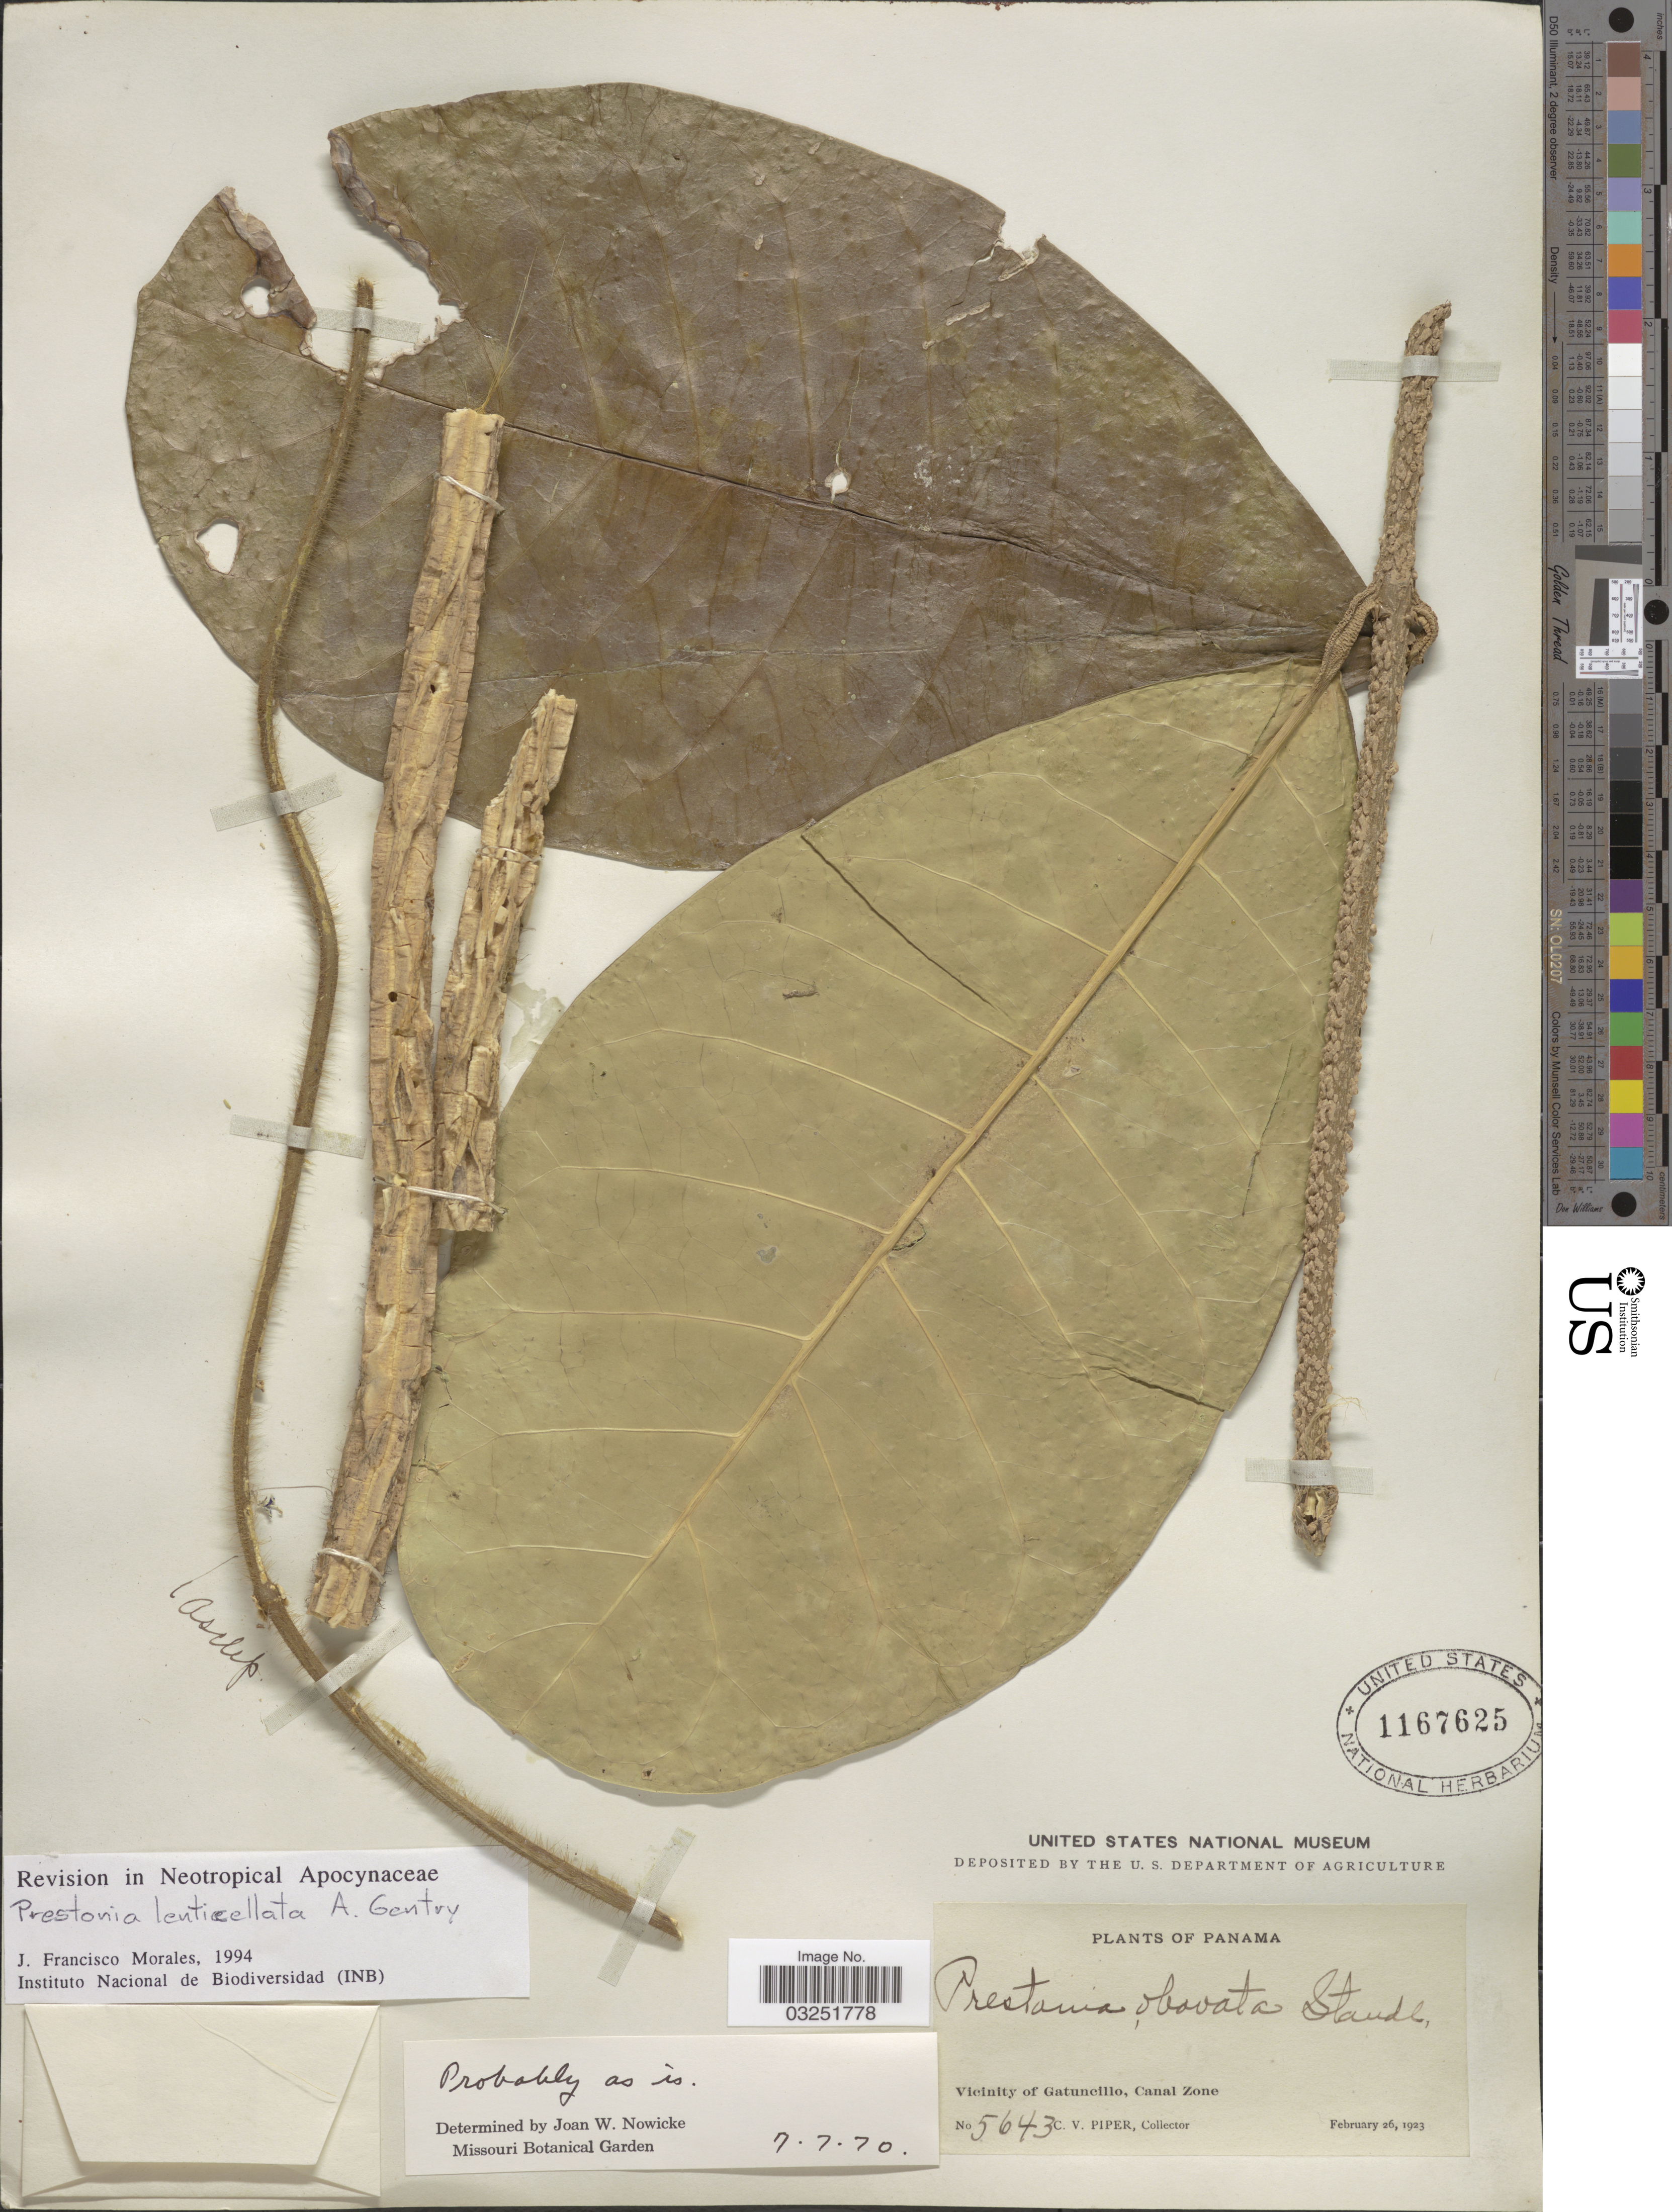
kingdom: Plantae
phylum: Tracheophyta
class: Magnoliopsida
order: Gentianales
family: Apocynaceae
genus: Prestonia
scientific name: Prestonia obovata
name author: Standl.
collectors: C. V. Piper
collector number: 5643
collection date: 1923-02-26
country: Panama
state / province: Colón / Panamá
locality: Vicinity of Gatuncillo, Canal Zone.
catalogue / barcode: US 1167625